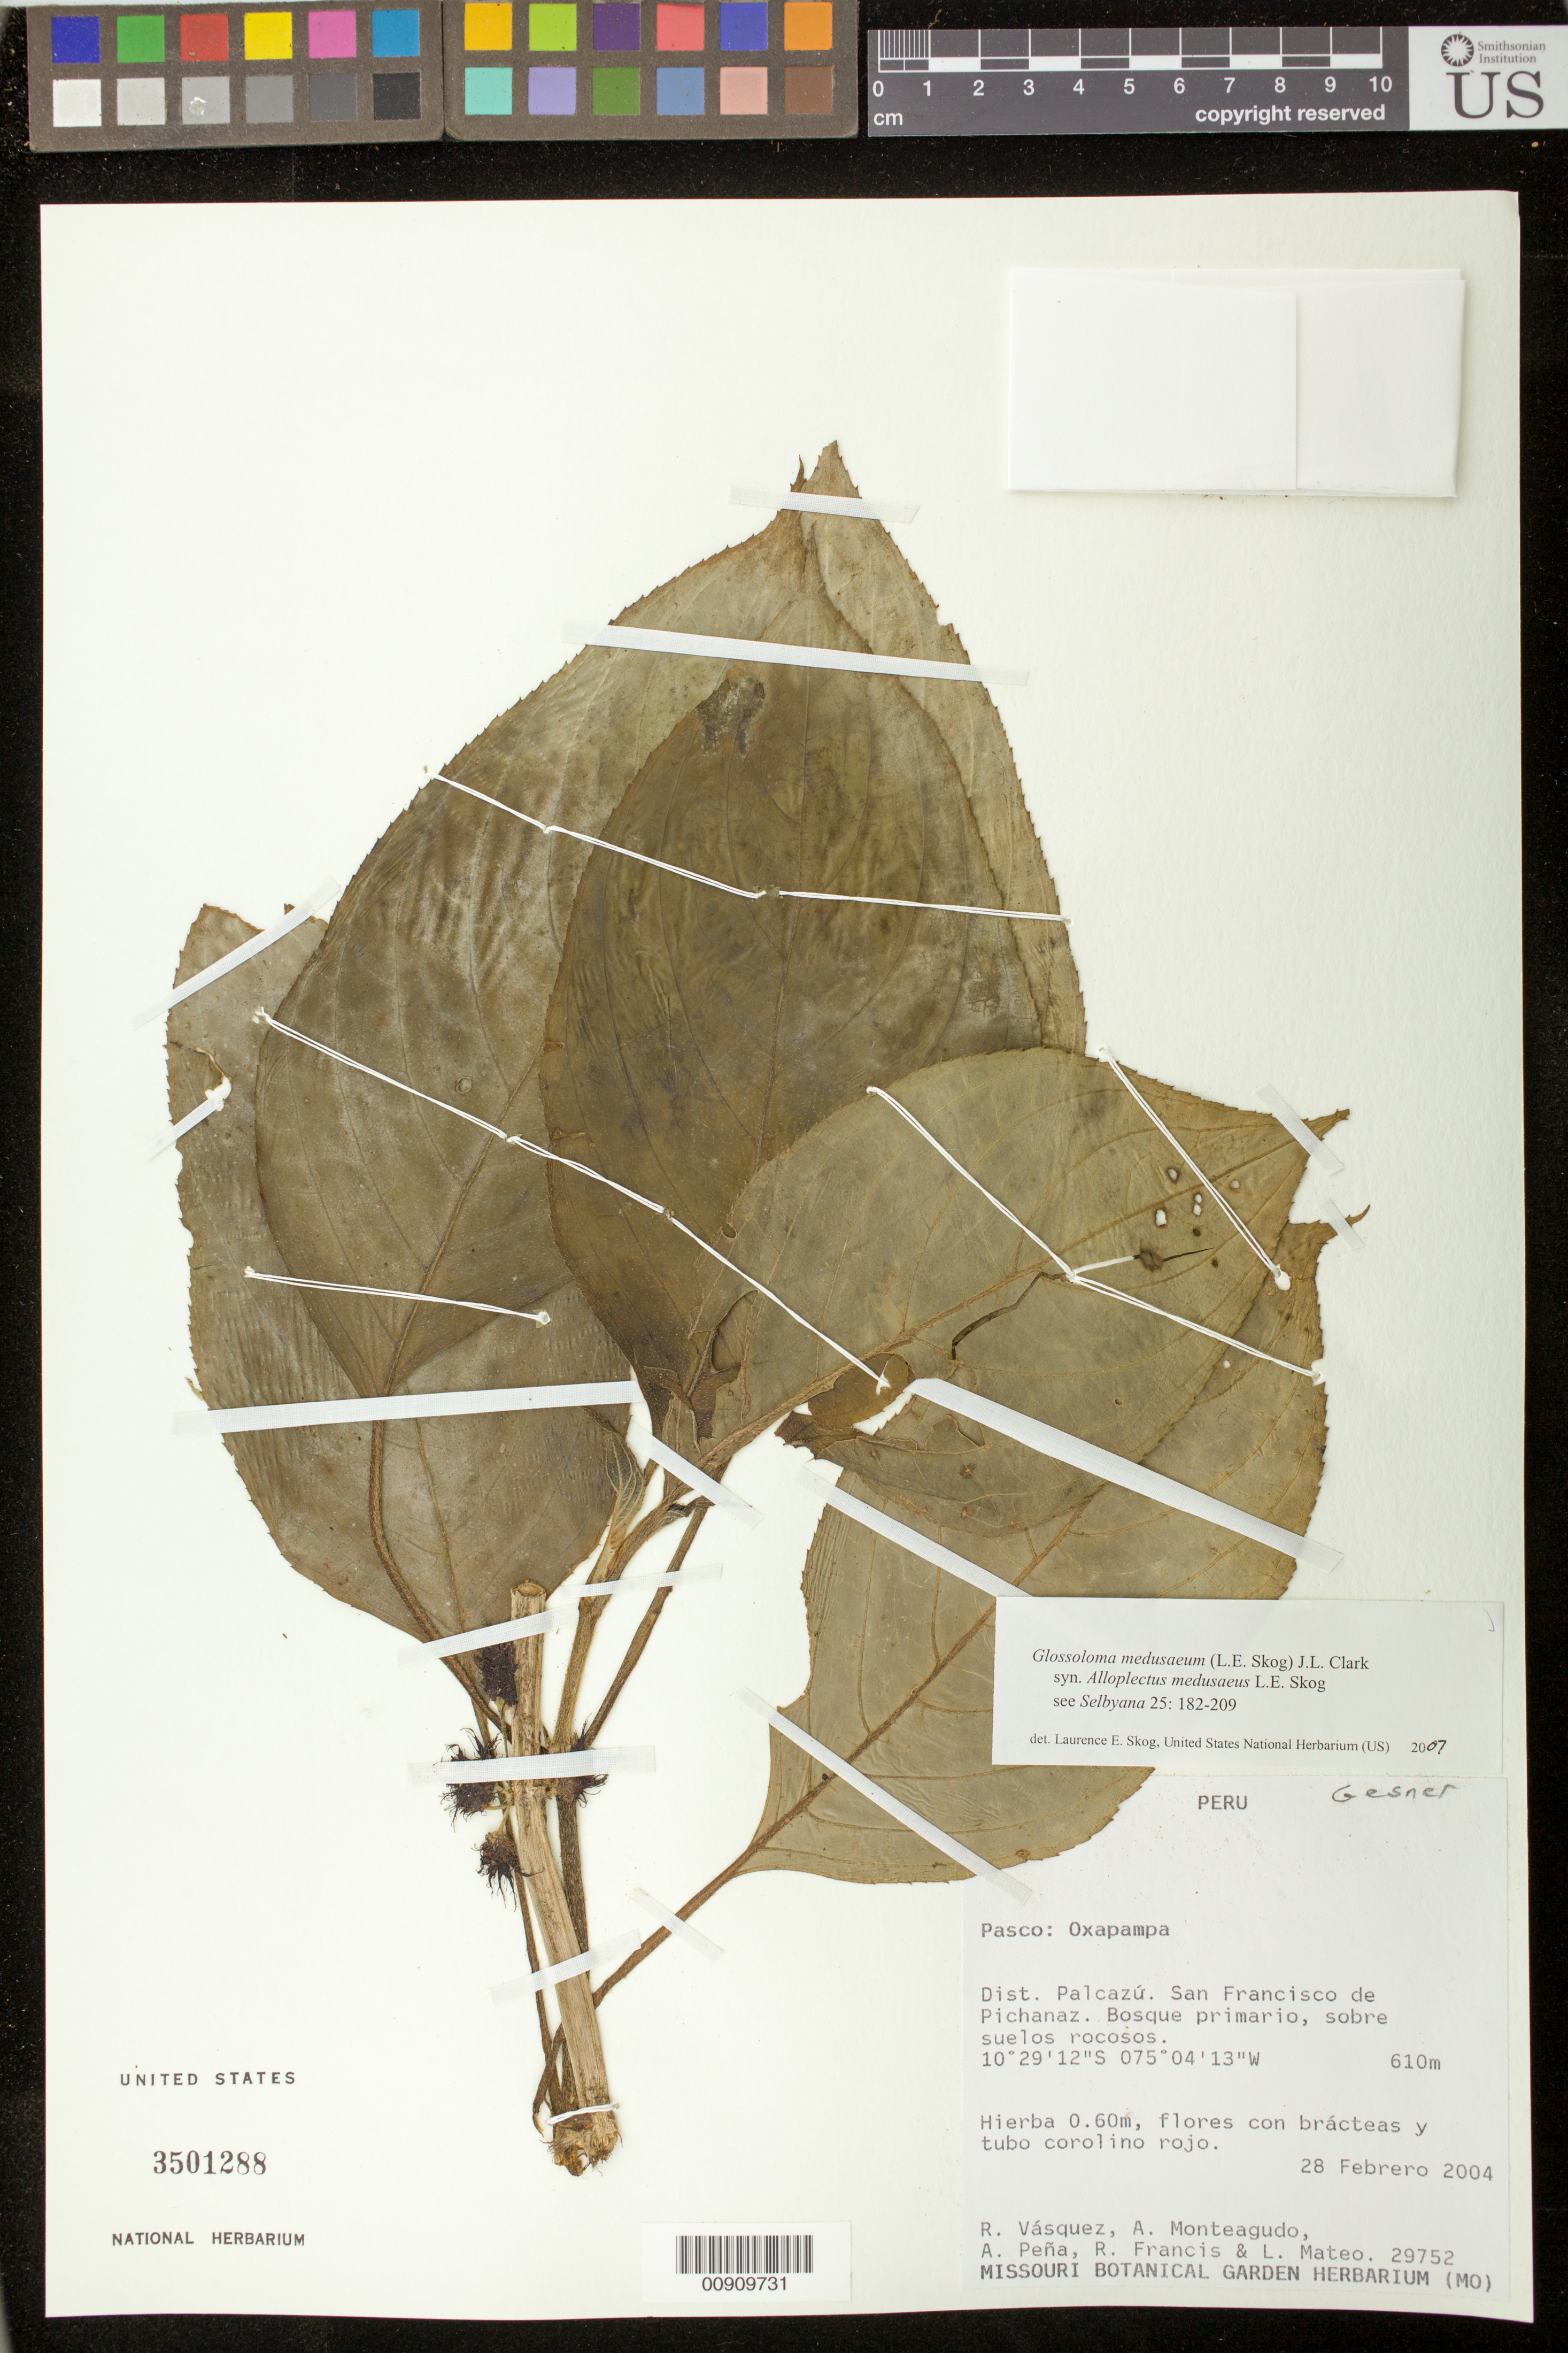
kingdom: Plantae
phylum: Tracheophyta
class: Magnoliopsida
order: Lamiales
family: Gesneriaceae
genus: Glossoloma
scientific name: Glossoloma medusaeum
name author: (L.E. Skog) J.L. Clark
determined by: Skog, Laurence E.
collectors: R. Vásquez & et al.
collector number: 29752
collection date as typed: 28 Feb 2004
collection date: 2004-02-28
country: Peru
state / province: Pasco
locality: Pasco: Oxapampa. Distrito Palcazú, San Francisco de Pichanaz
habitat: Bosque primario, sobre suelos rocosos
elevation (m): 610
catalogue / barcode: US 3501288